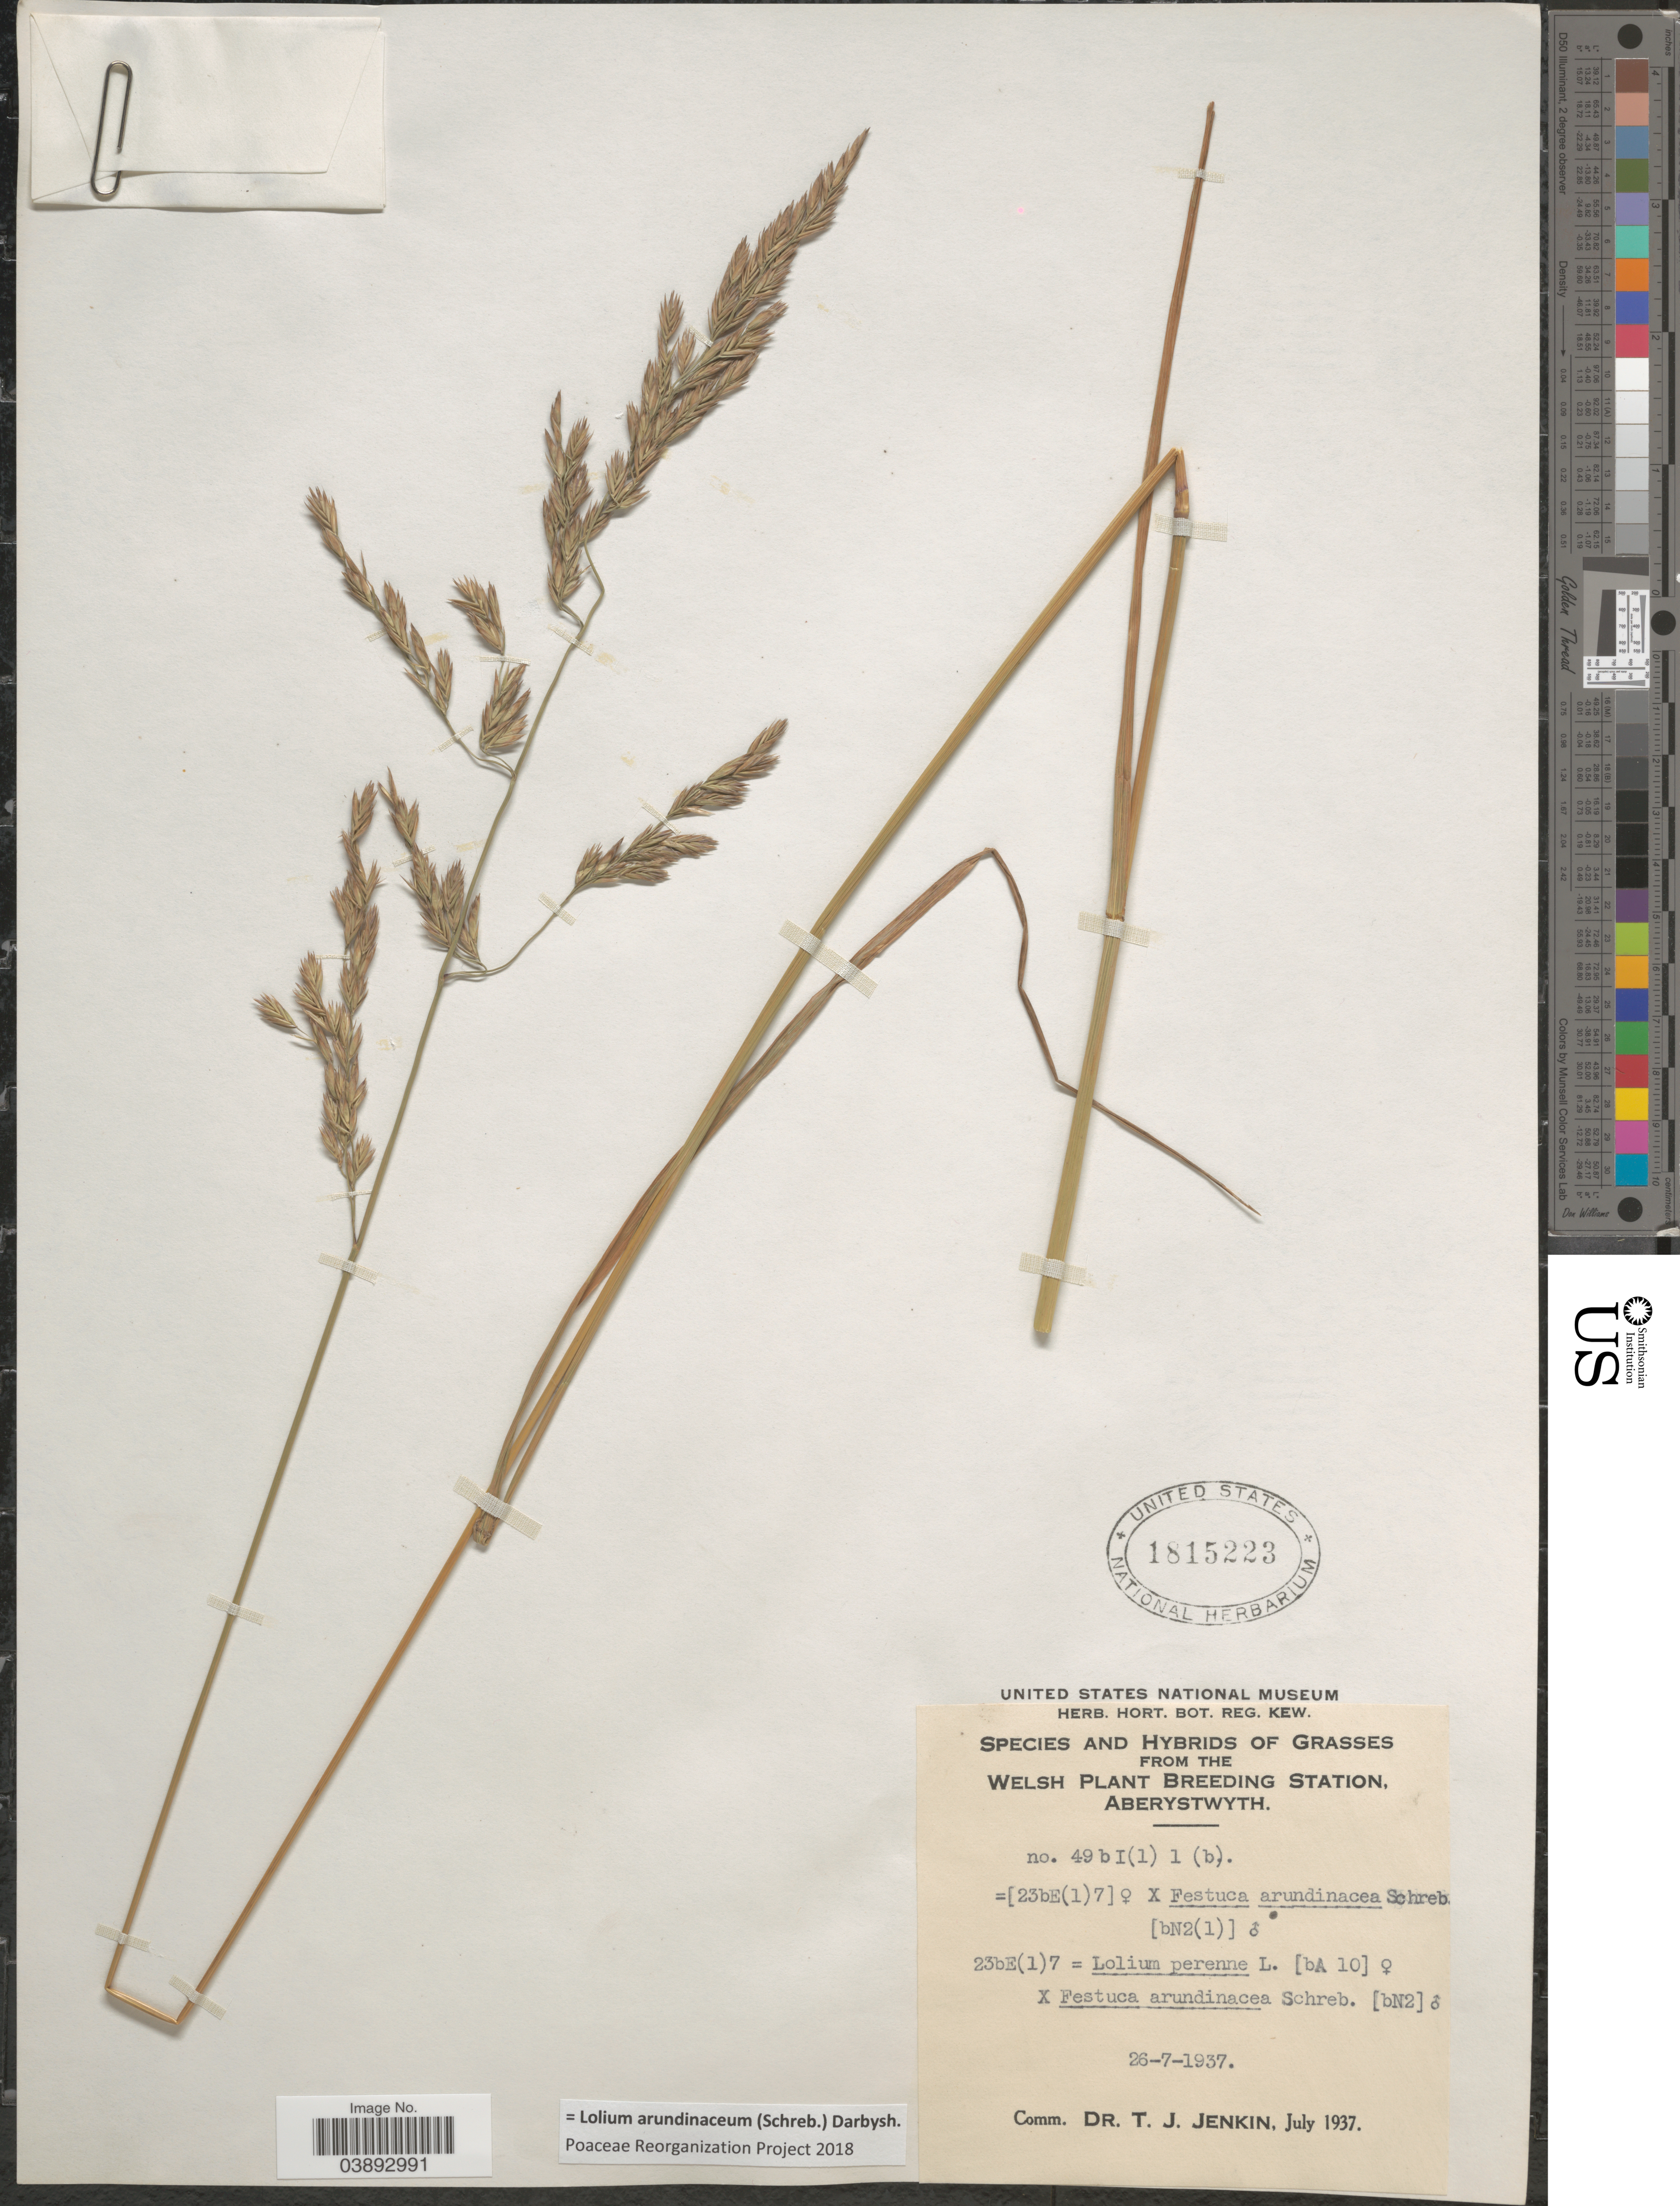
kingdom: Plantae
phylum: Tracheophyta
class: Liliopsida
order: Poales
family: Poaceae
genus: Lolium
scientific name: Lolium arundinaceum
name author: (Schreb.) Darbysh.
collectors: Ex herb. Hort. Bot. Reg. Kew.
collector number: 49b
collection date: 1937-07-26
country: United Kingdom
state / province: Wales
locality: Welsh Plant Breeding Station, Aberystwyth.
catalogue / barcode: US 1815223